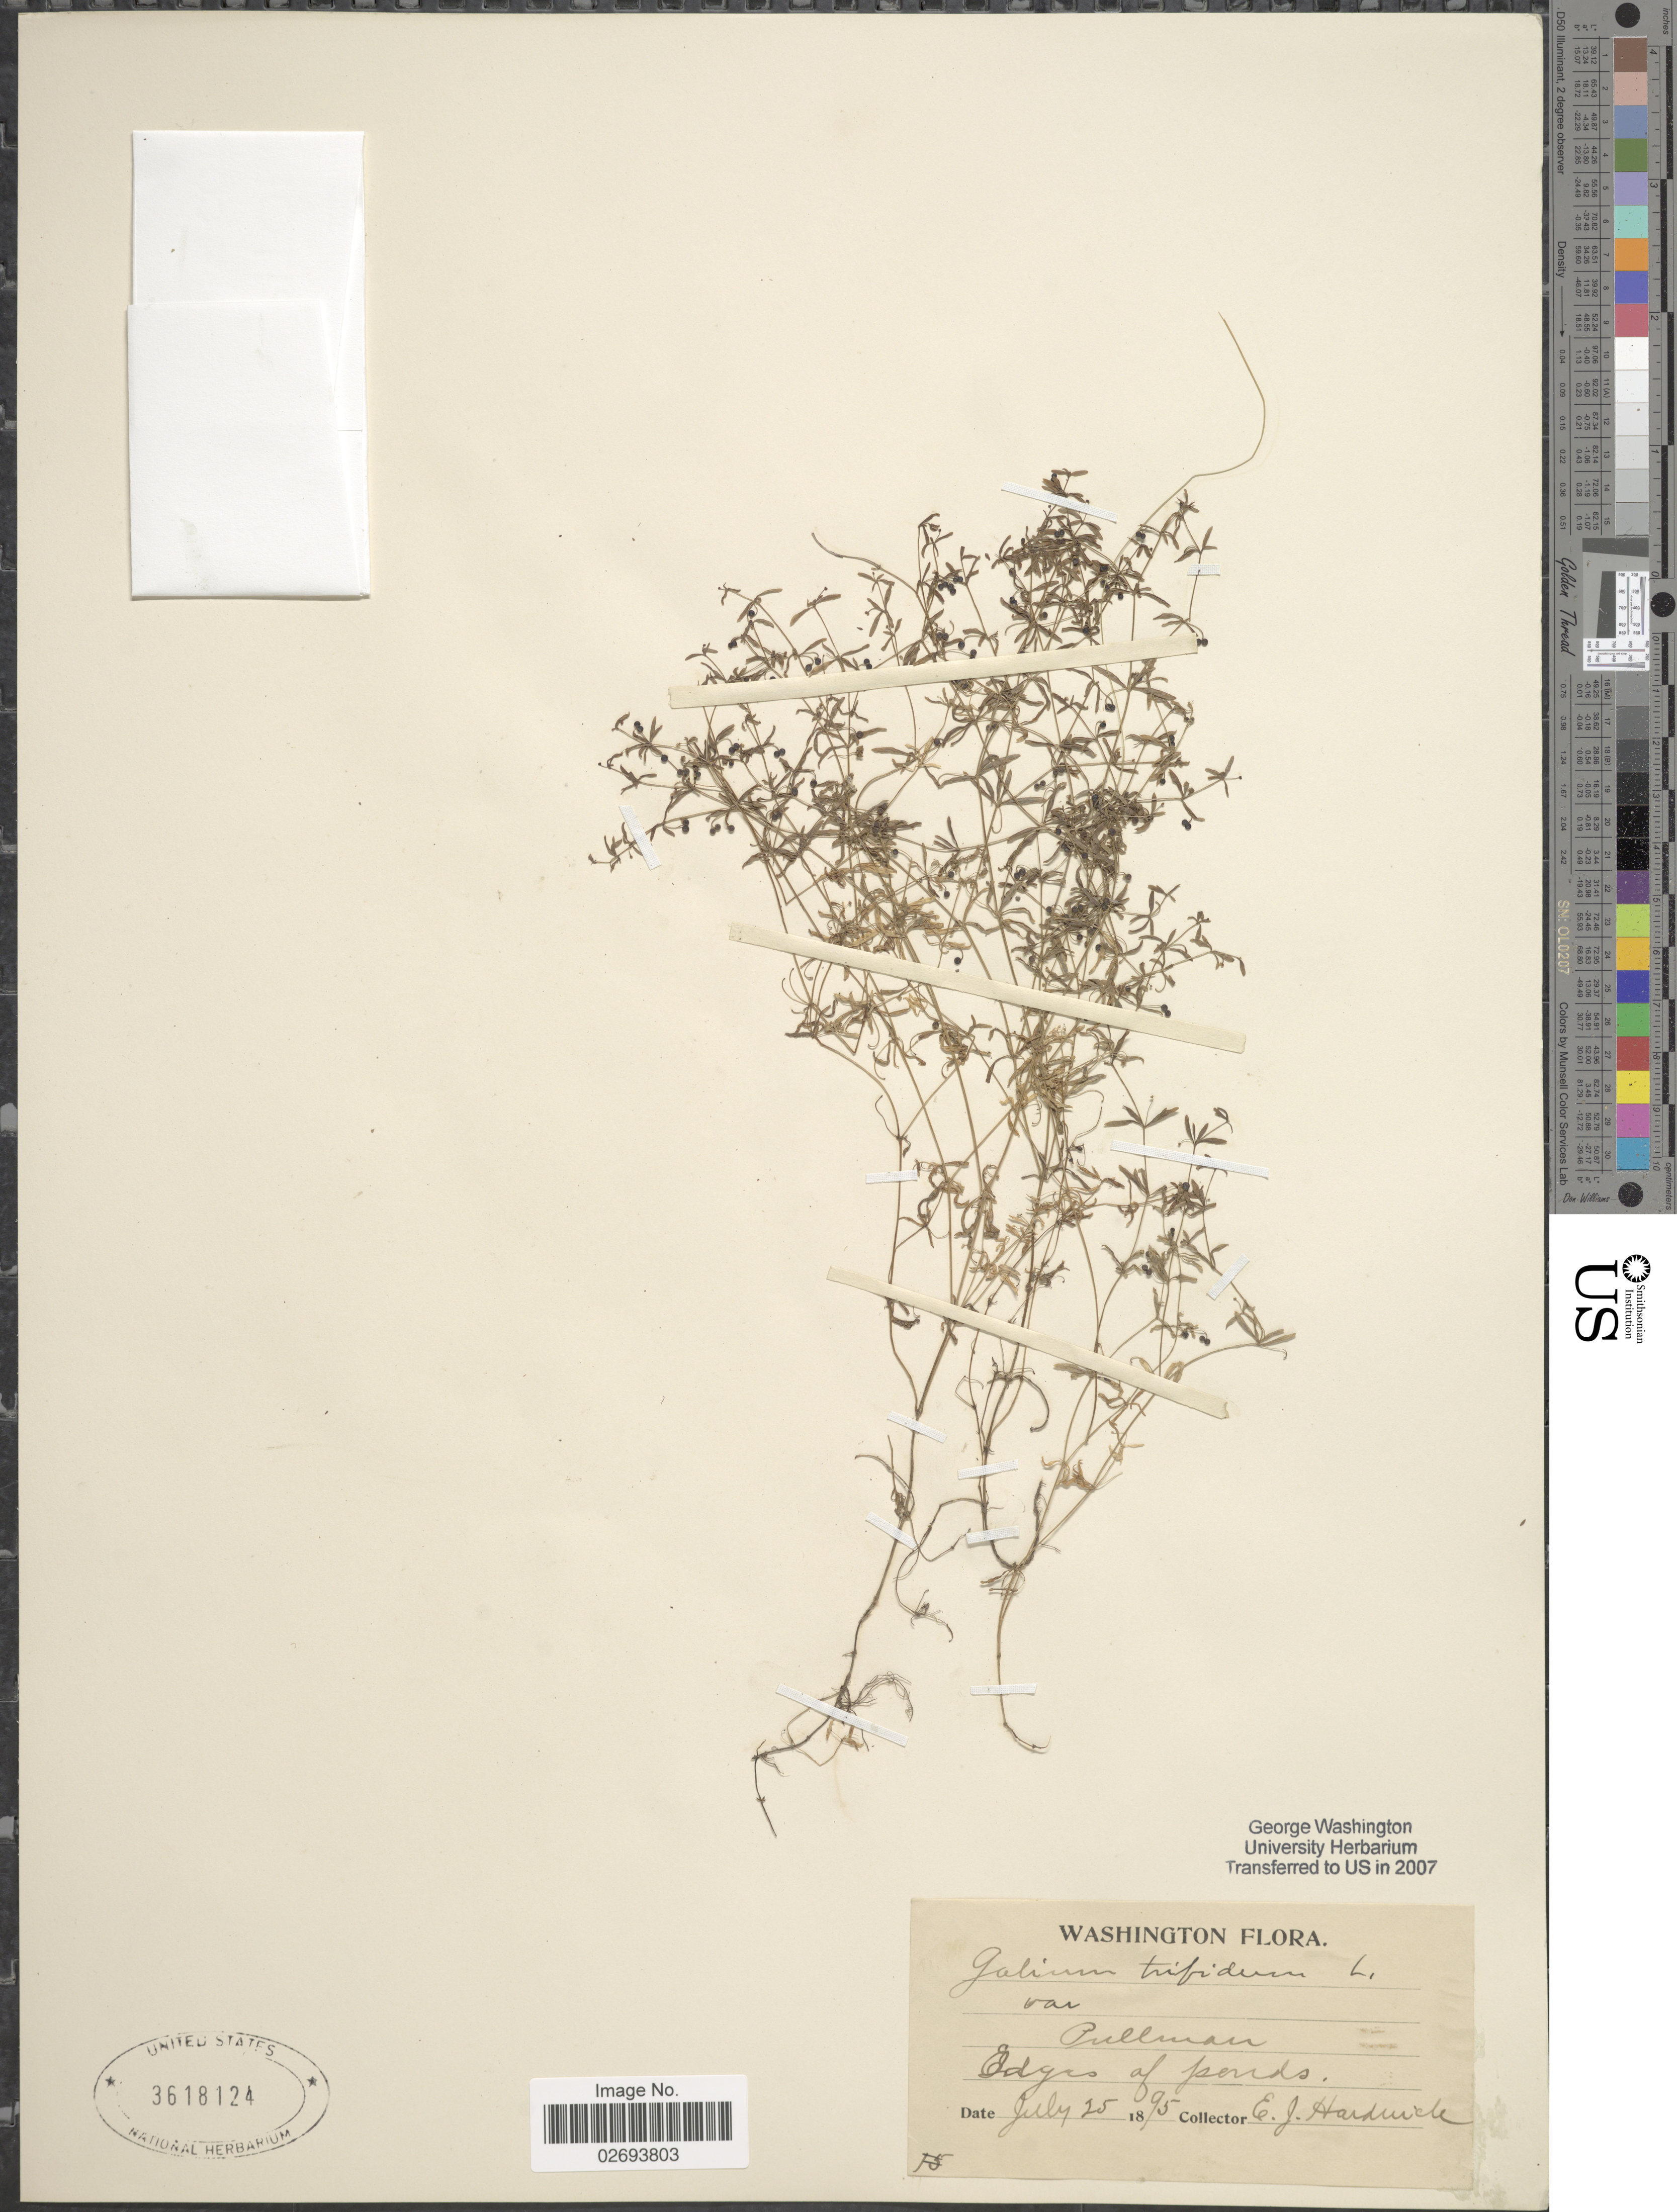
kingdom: Plantae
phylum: Tracheophyta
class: Magnoliopsida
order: Gentianales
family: Rubiaceae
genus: Galium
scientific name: Galium trifidum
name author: L.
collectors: E. Hardwick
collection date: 1895-07-25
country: United States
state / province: Washington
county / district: Whitman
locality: Pullman, Edges of ponds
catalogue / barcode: US 3618124